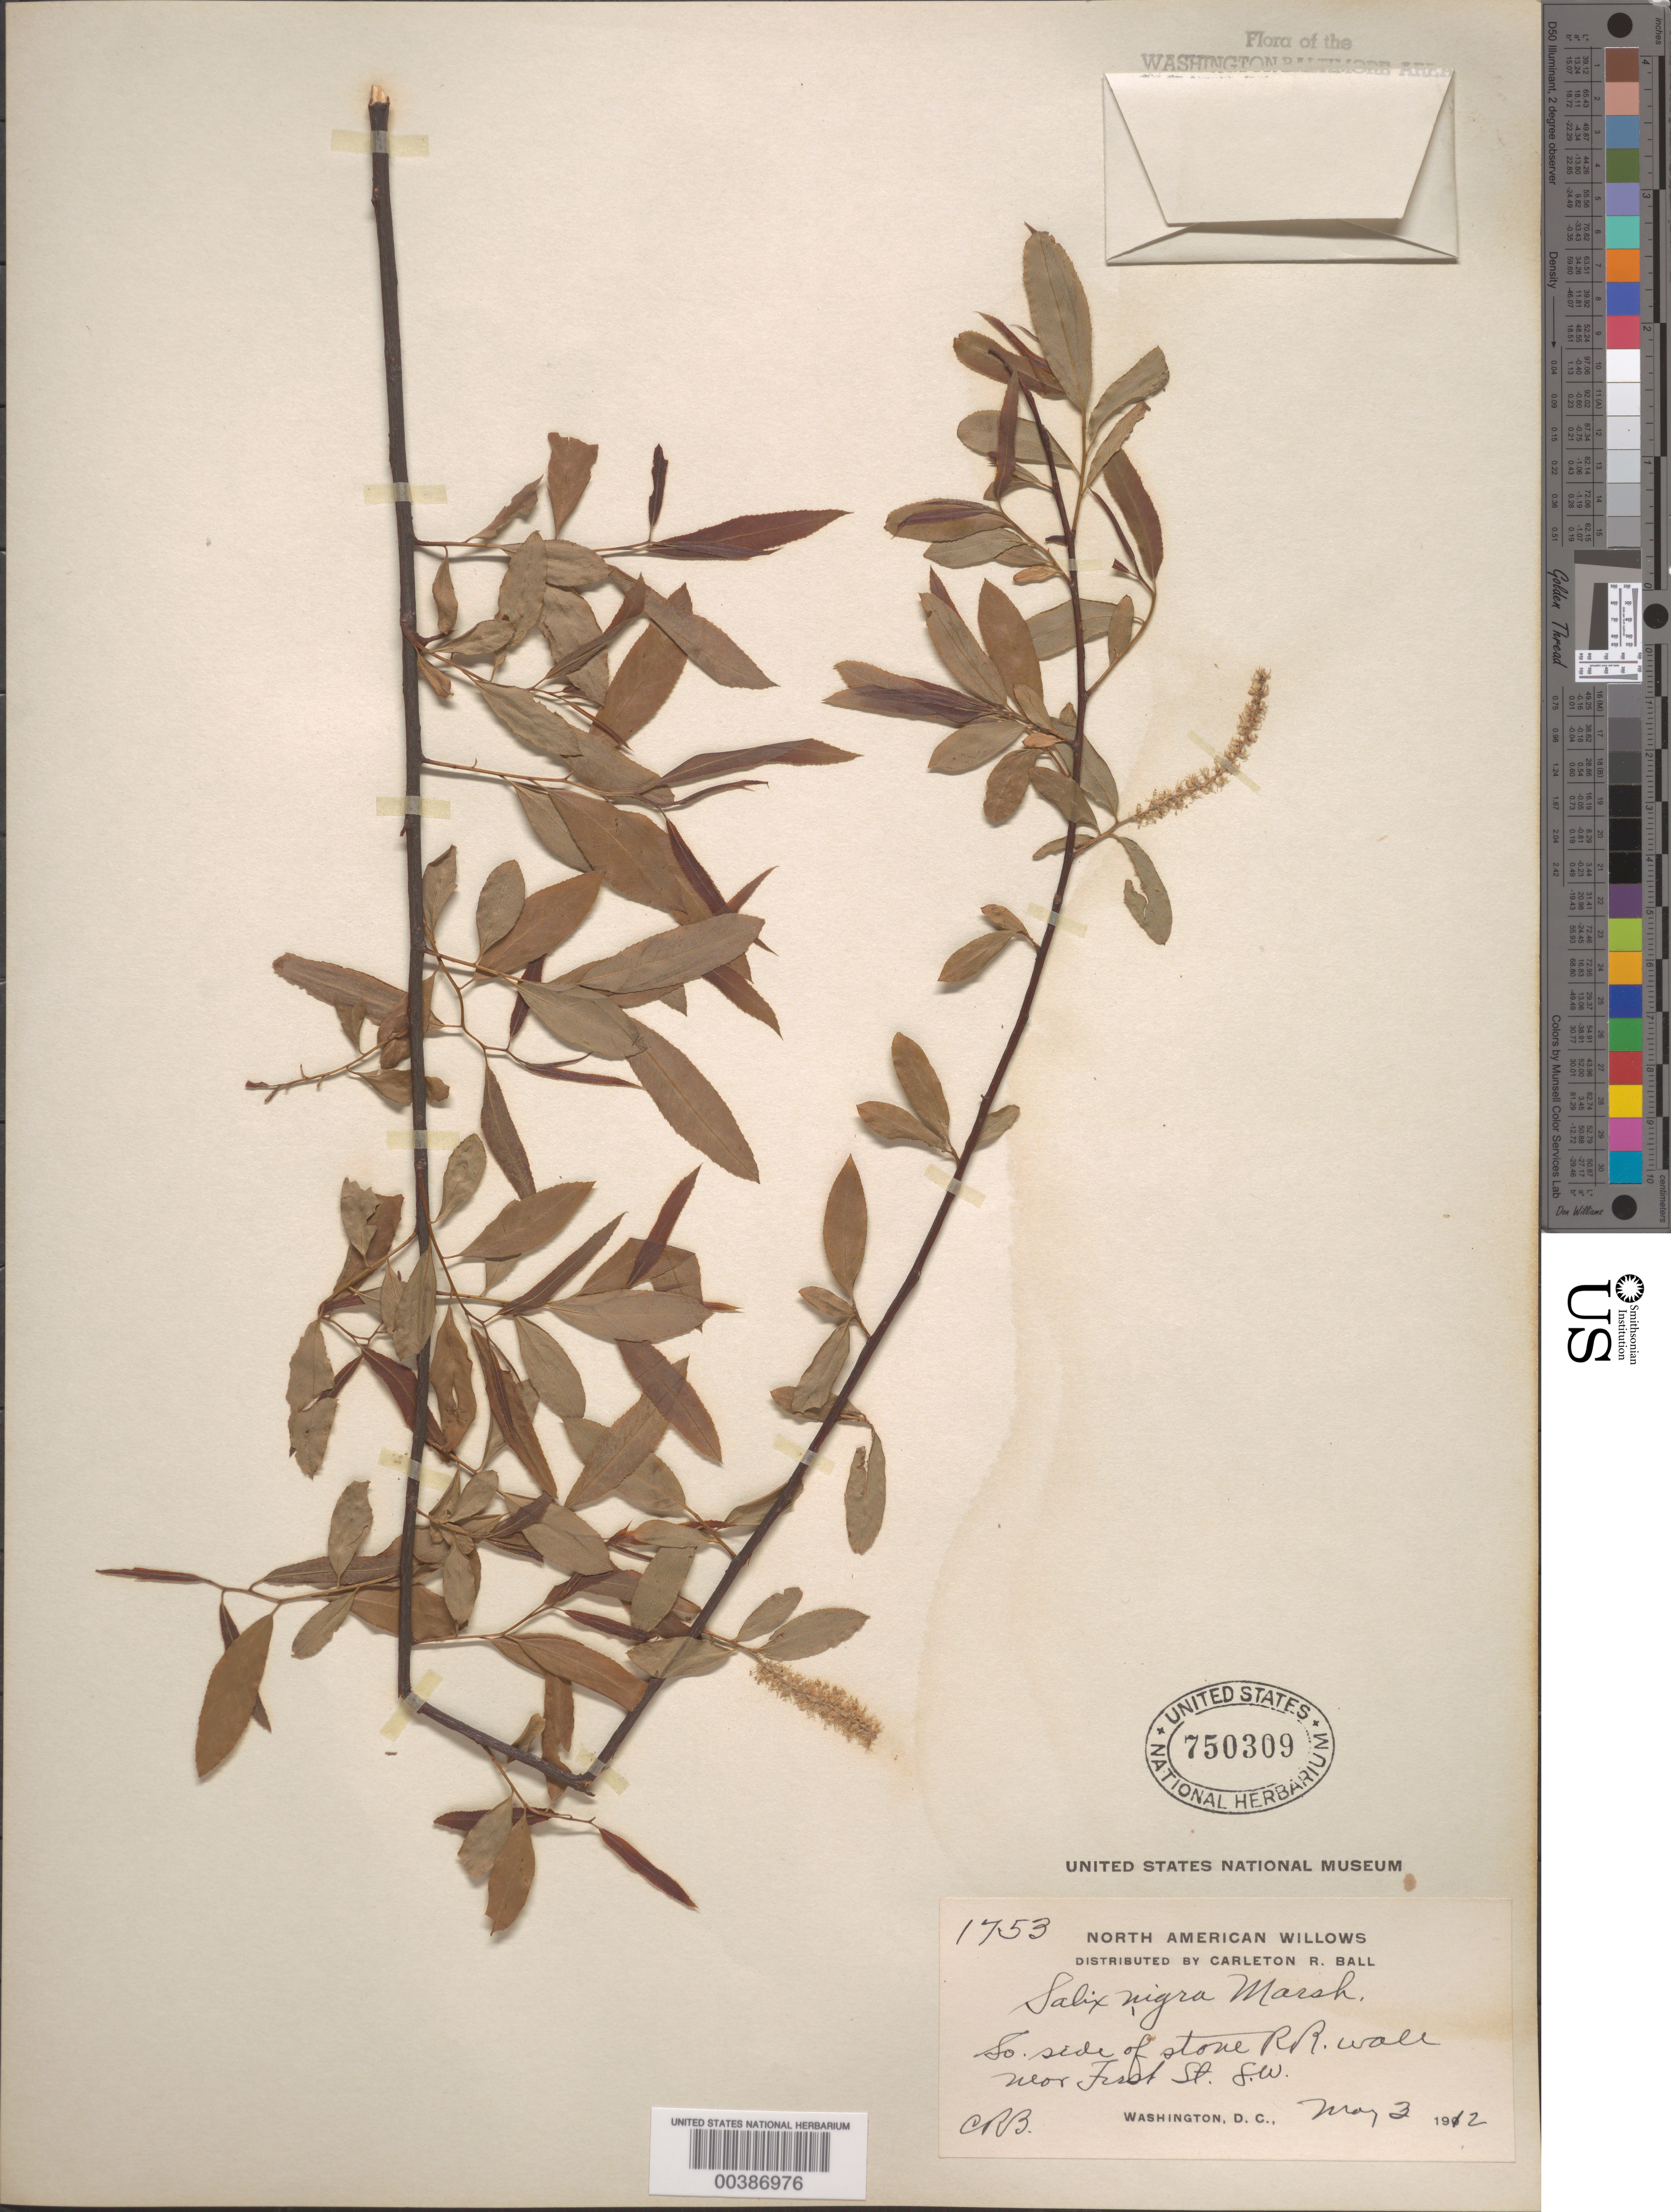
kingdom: Plantae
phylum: Tracheophyta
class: Magnoliopsida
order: Malpighiales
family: Salicaceae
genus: Salix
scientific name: Salix nigra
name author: Marshall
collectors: C. R. Ball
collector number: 1753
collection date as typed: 03 May 1902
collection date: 1902-05-03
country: United States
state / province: District of Columbia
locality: Railroad wall near First Street, SW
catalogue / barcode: US 750309